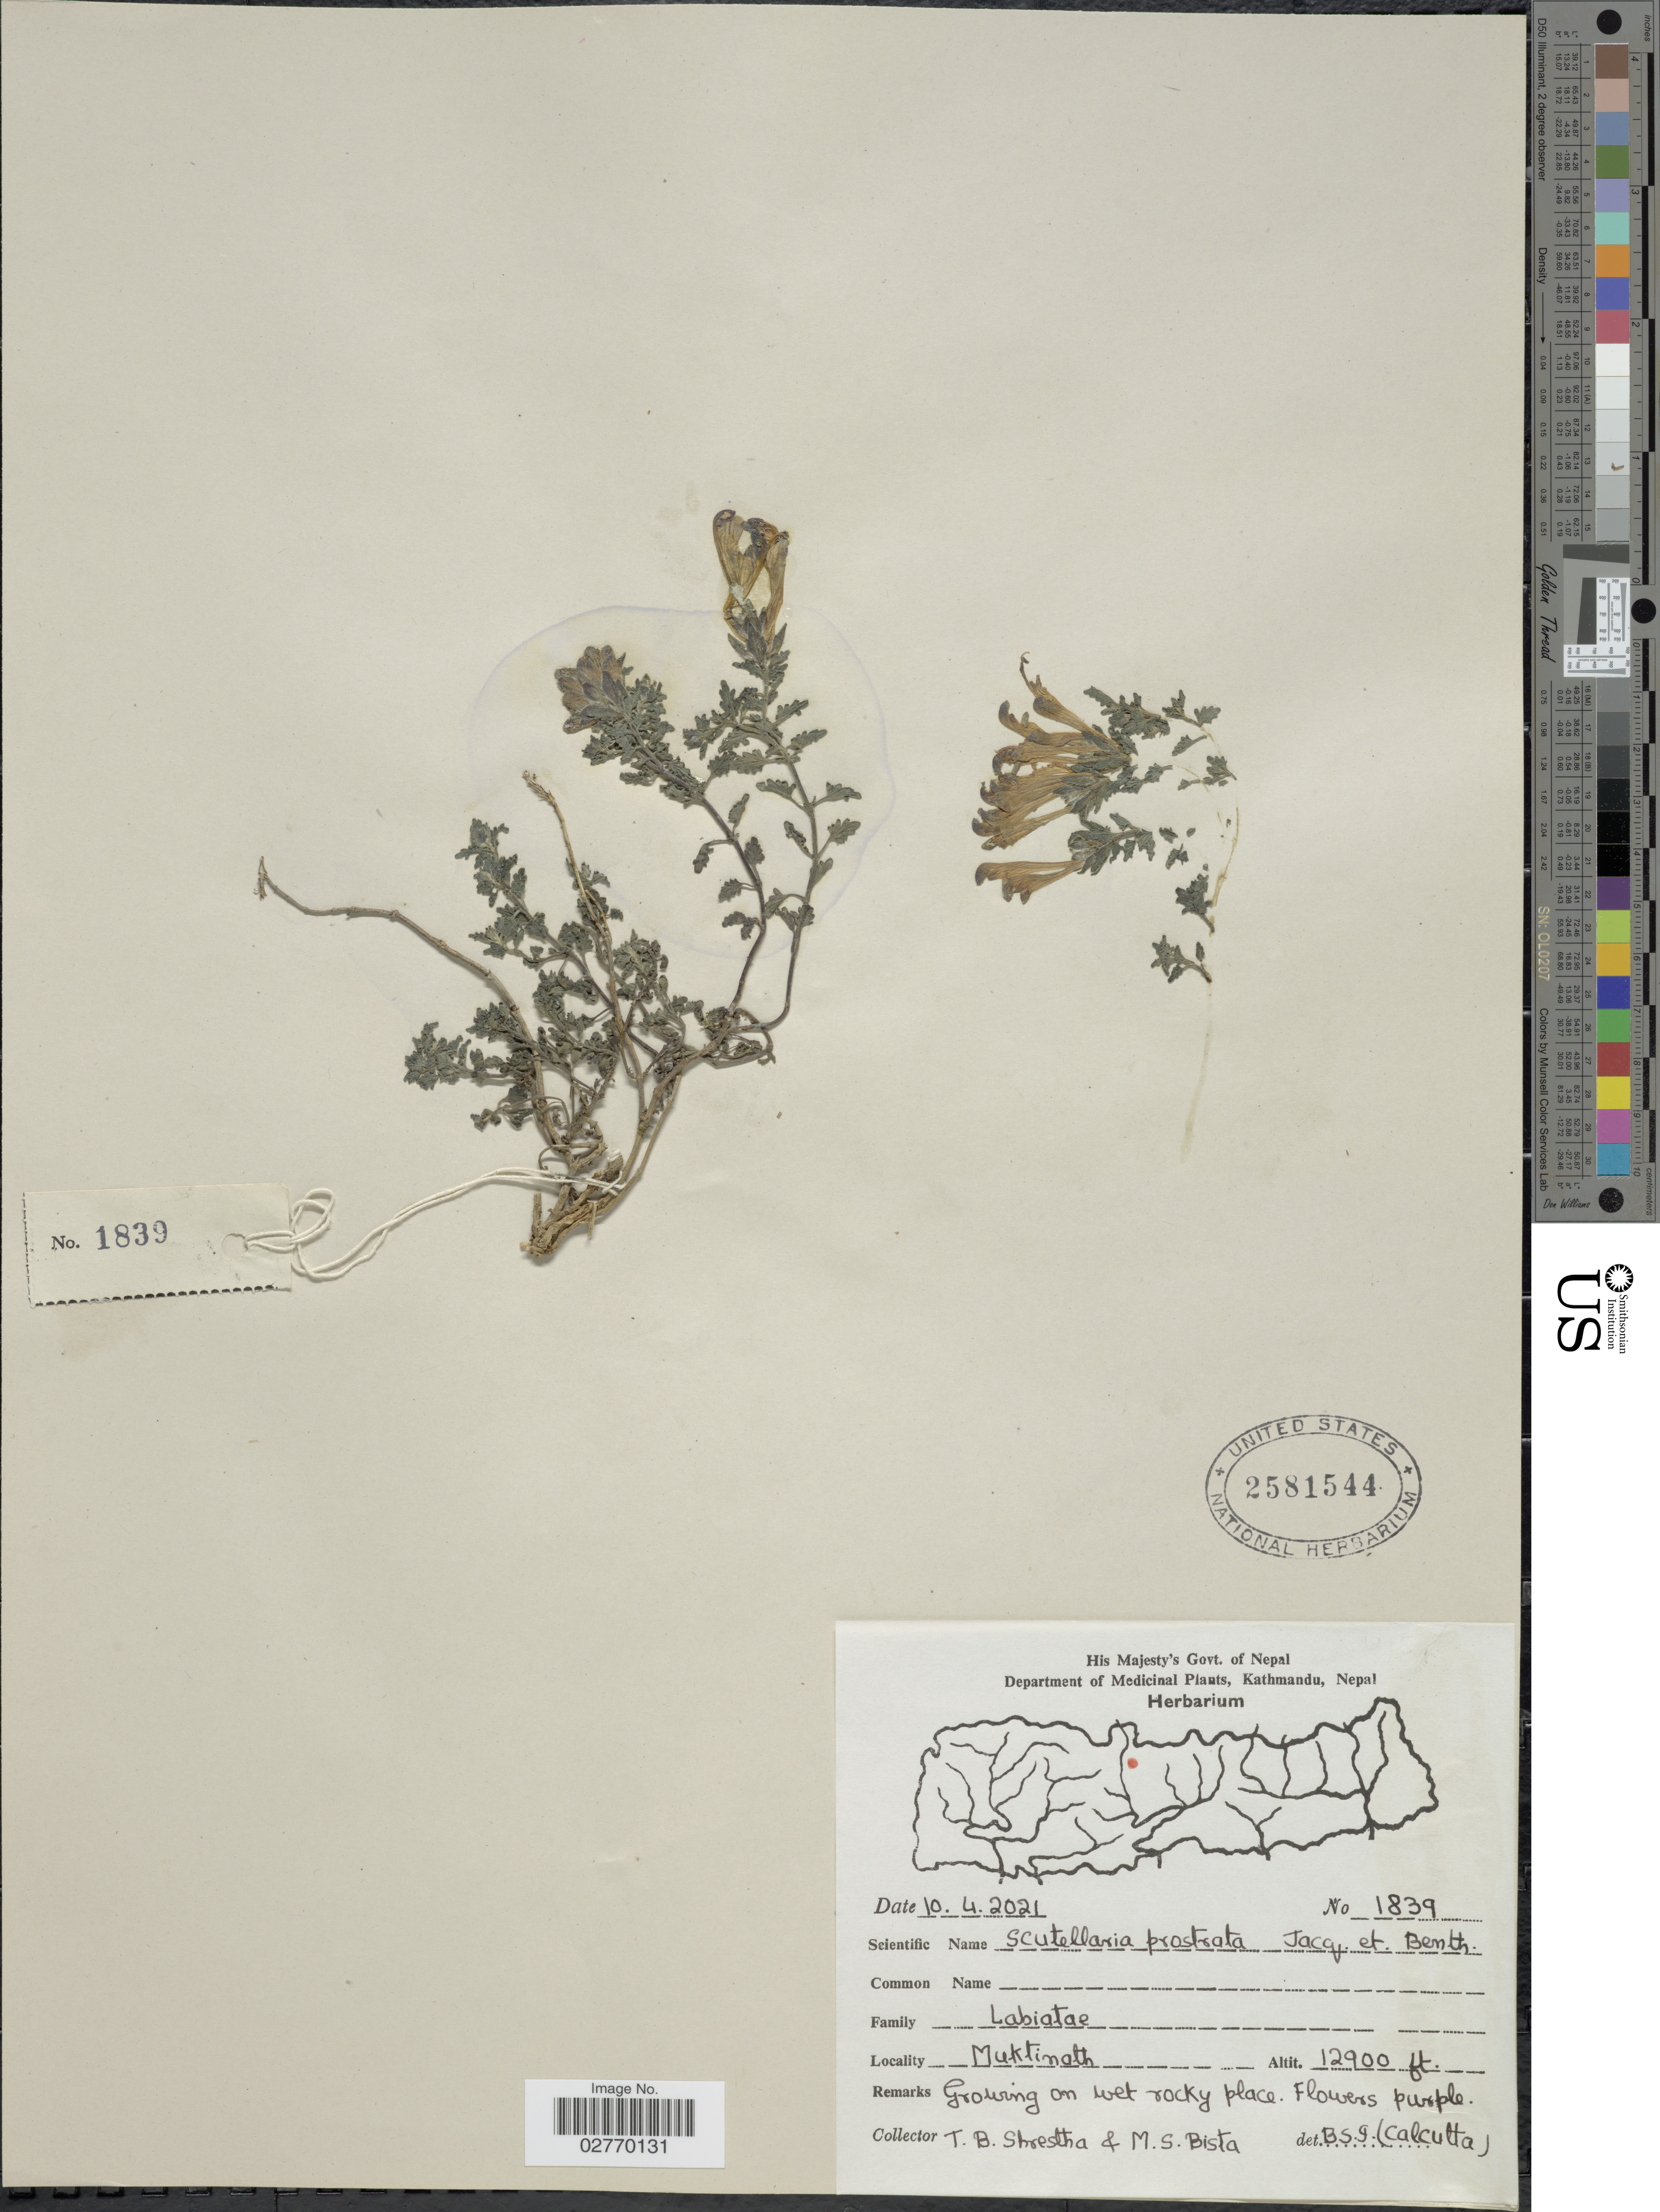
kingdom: Plantae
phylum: Tracheophyta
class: Magnoliopsida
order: Lamiales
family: Lamiaceae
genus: Scutellaria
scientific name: Scutellaria prostrata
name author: Jacquem. ex Benth.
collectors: T. B. Shrestha & M. Bista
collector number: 1839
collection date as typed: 10.4.2021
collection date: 1964-04-10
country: Nepal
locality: Muktinath.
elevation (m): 3932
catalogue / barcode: US 2581544